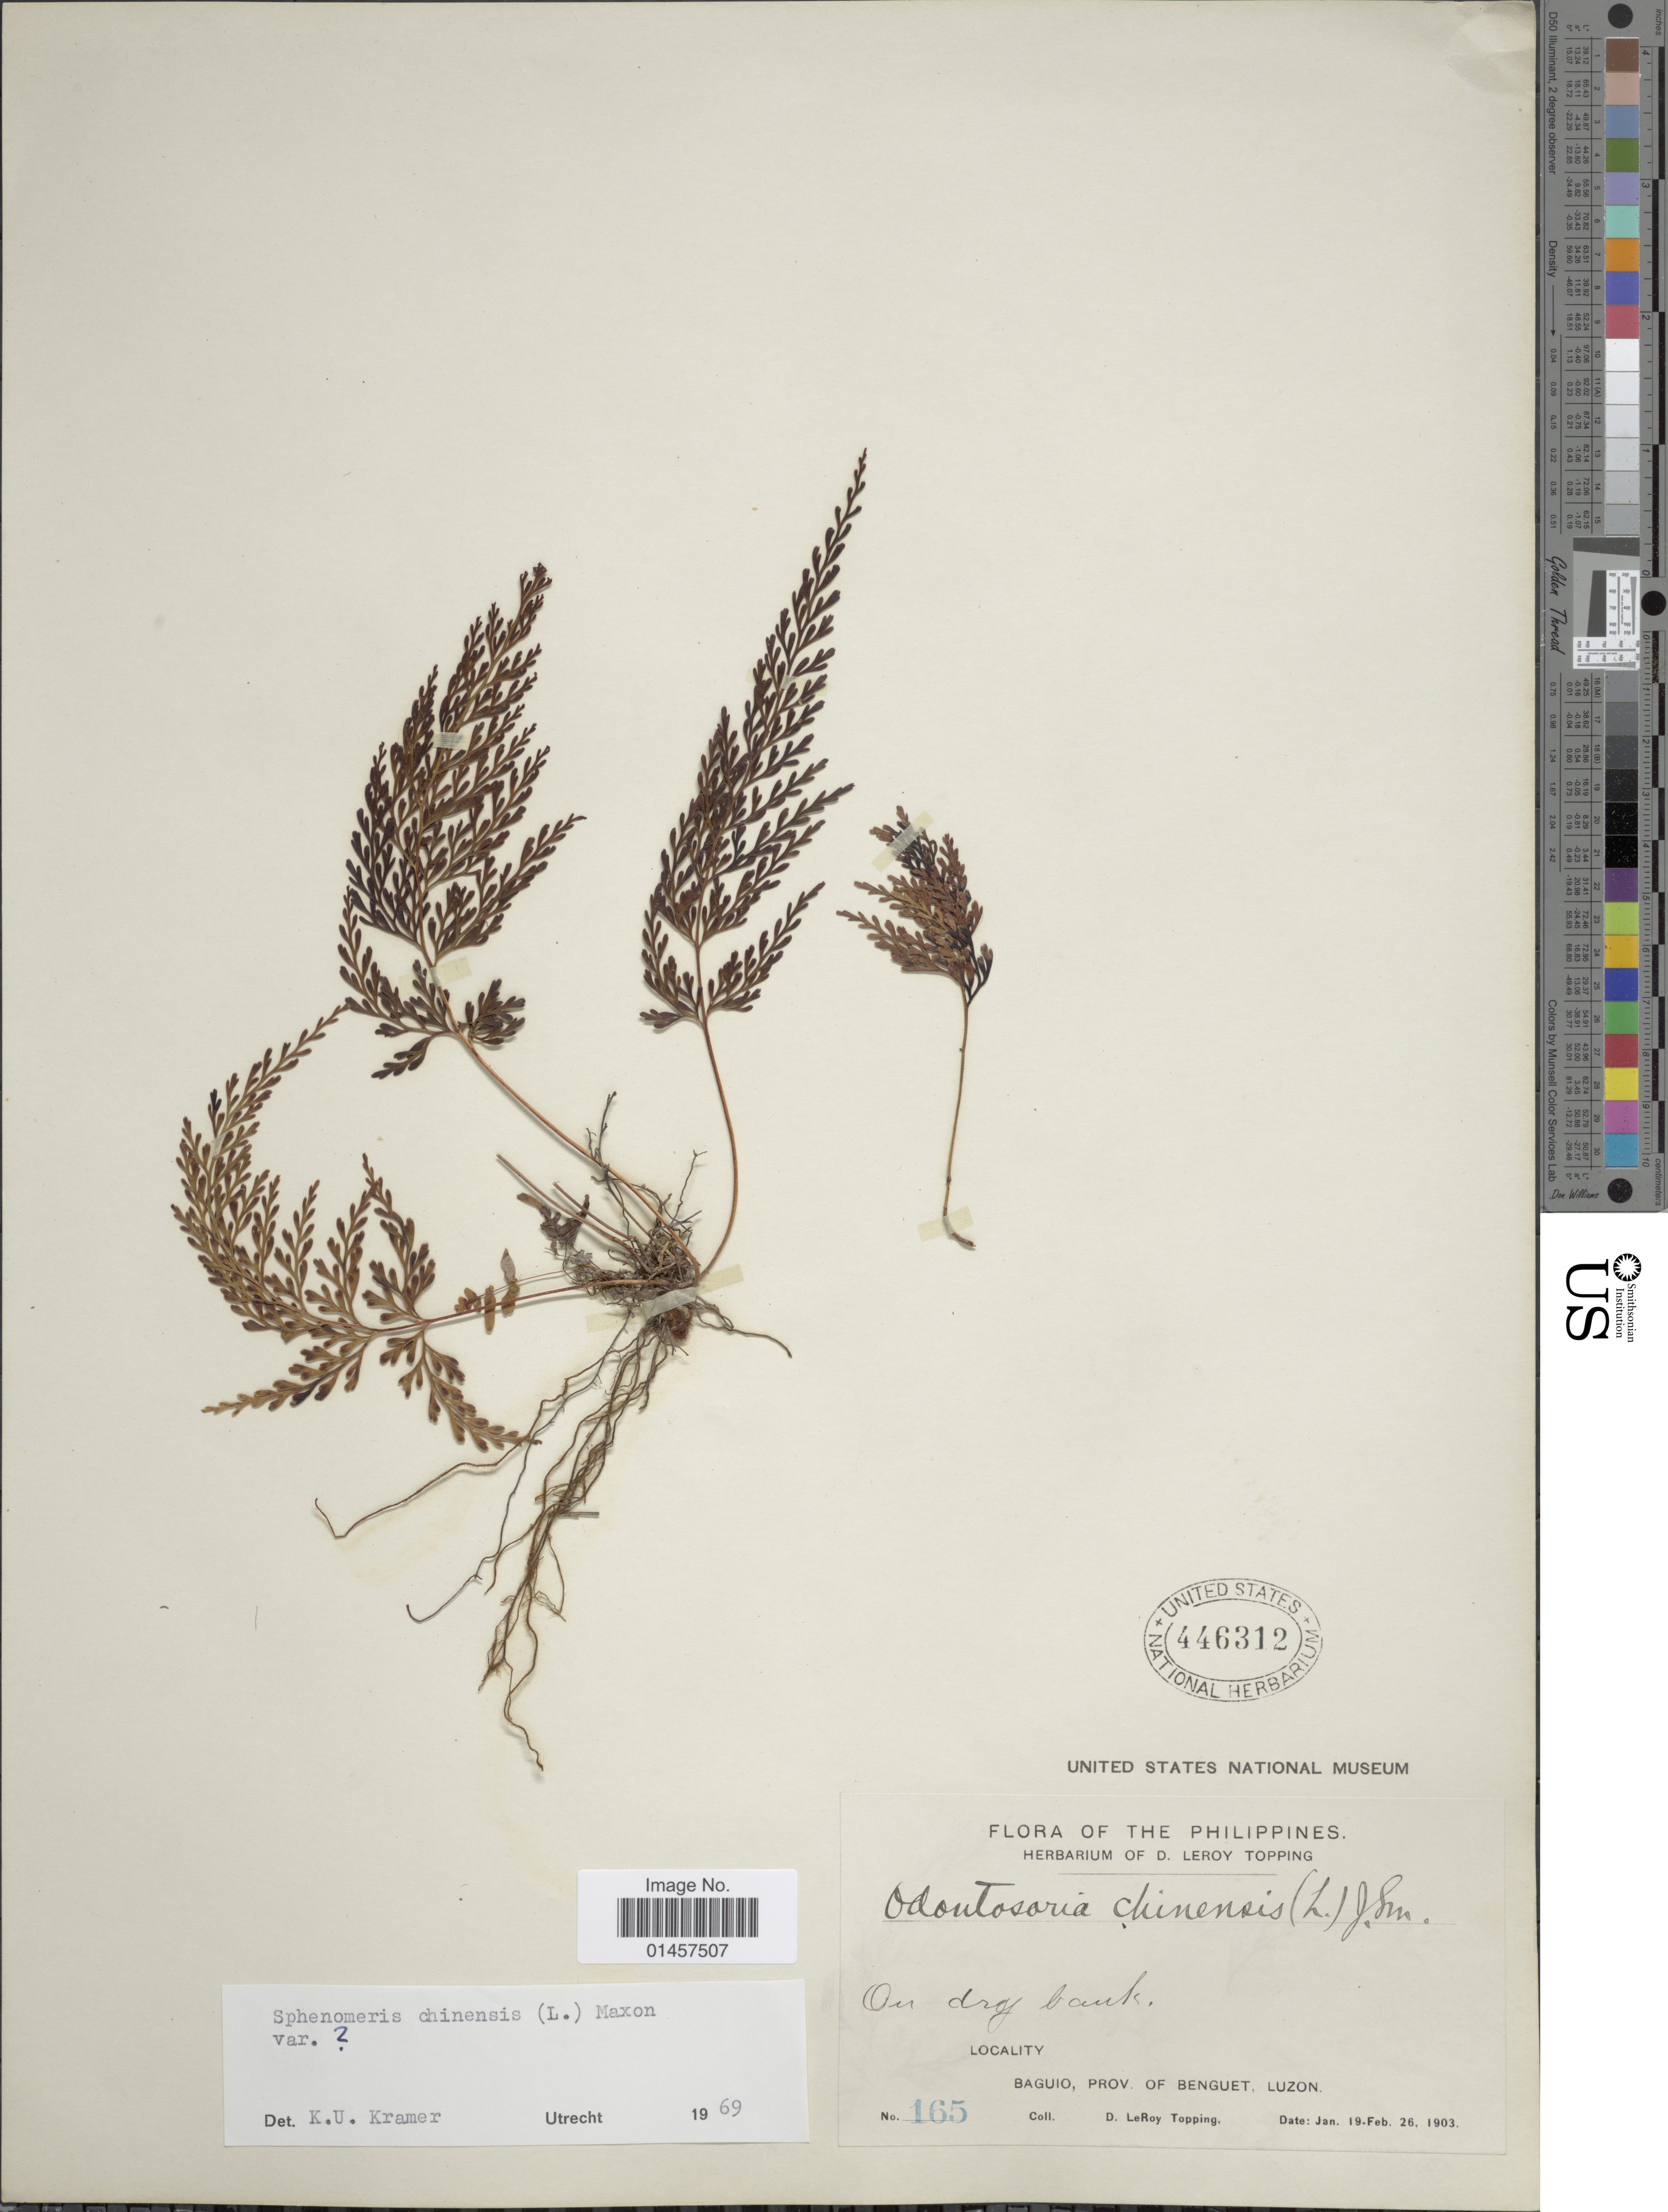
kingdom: Plantae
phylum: Tracheophyta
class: Polypodiopsida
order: Polypodiales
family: Lindsaeaceae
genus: Sphenomeris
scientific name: Sphenomeris chinensis var. chinensis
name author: (L.) Maxon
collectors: D. L. Topping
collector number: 165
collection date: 1903-01-19/1903-02-26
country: Philippines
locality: Baguio, Prov. of Benguet, Luzon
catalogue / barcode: US 446312